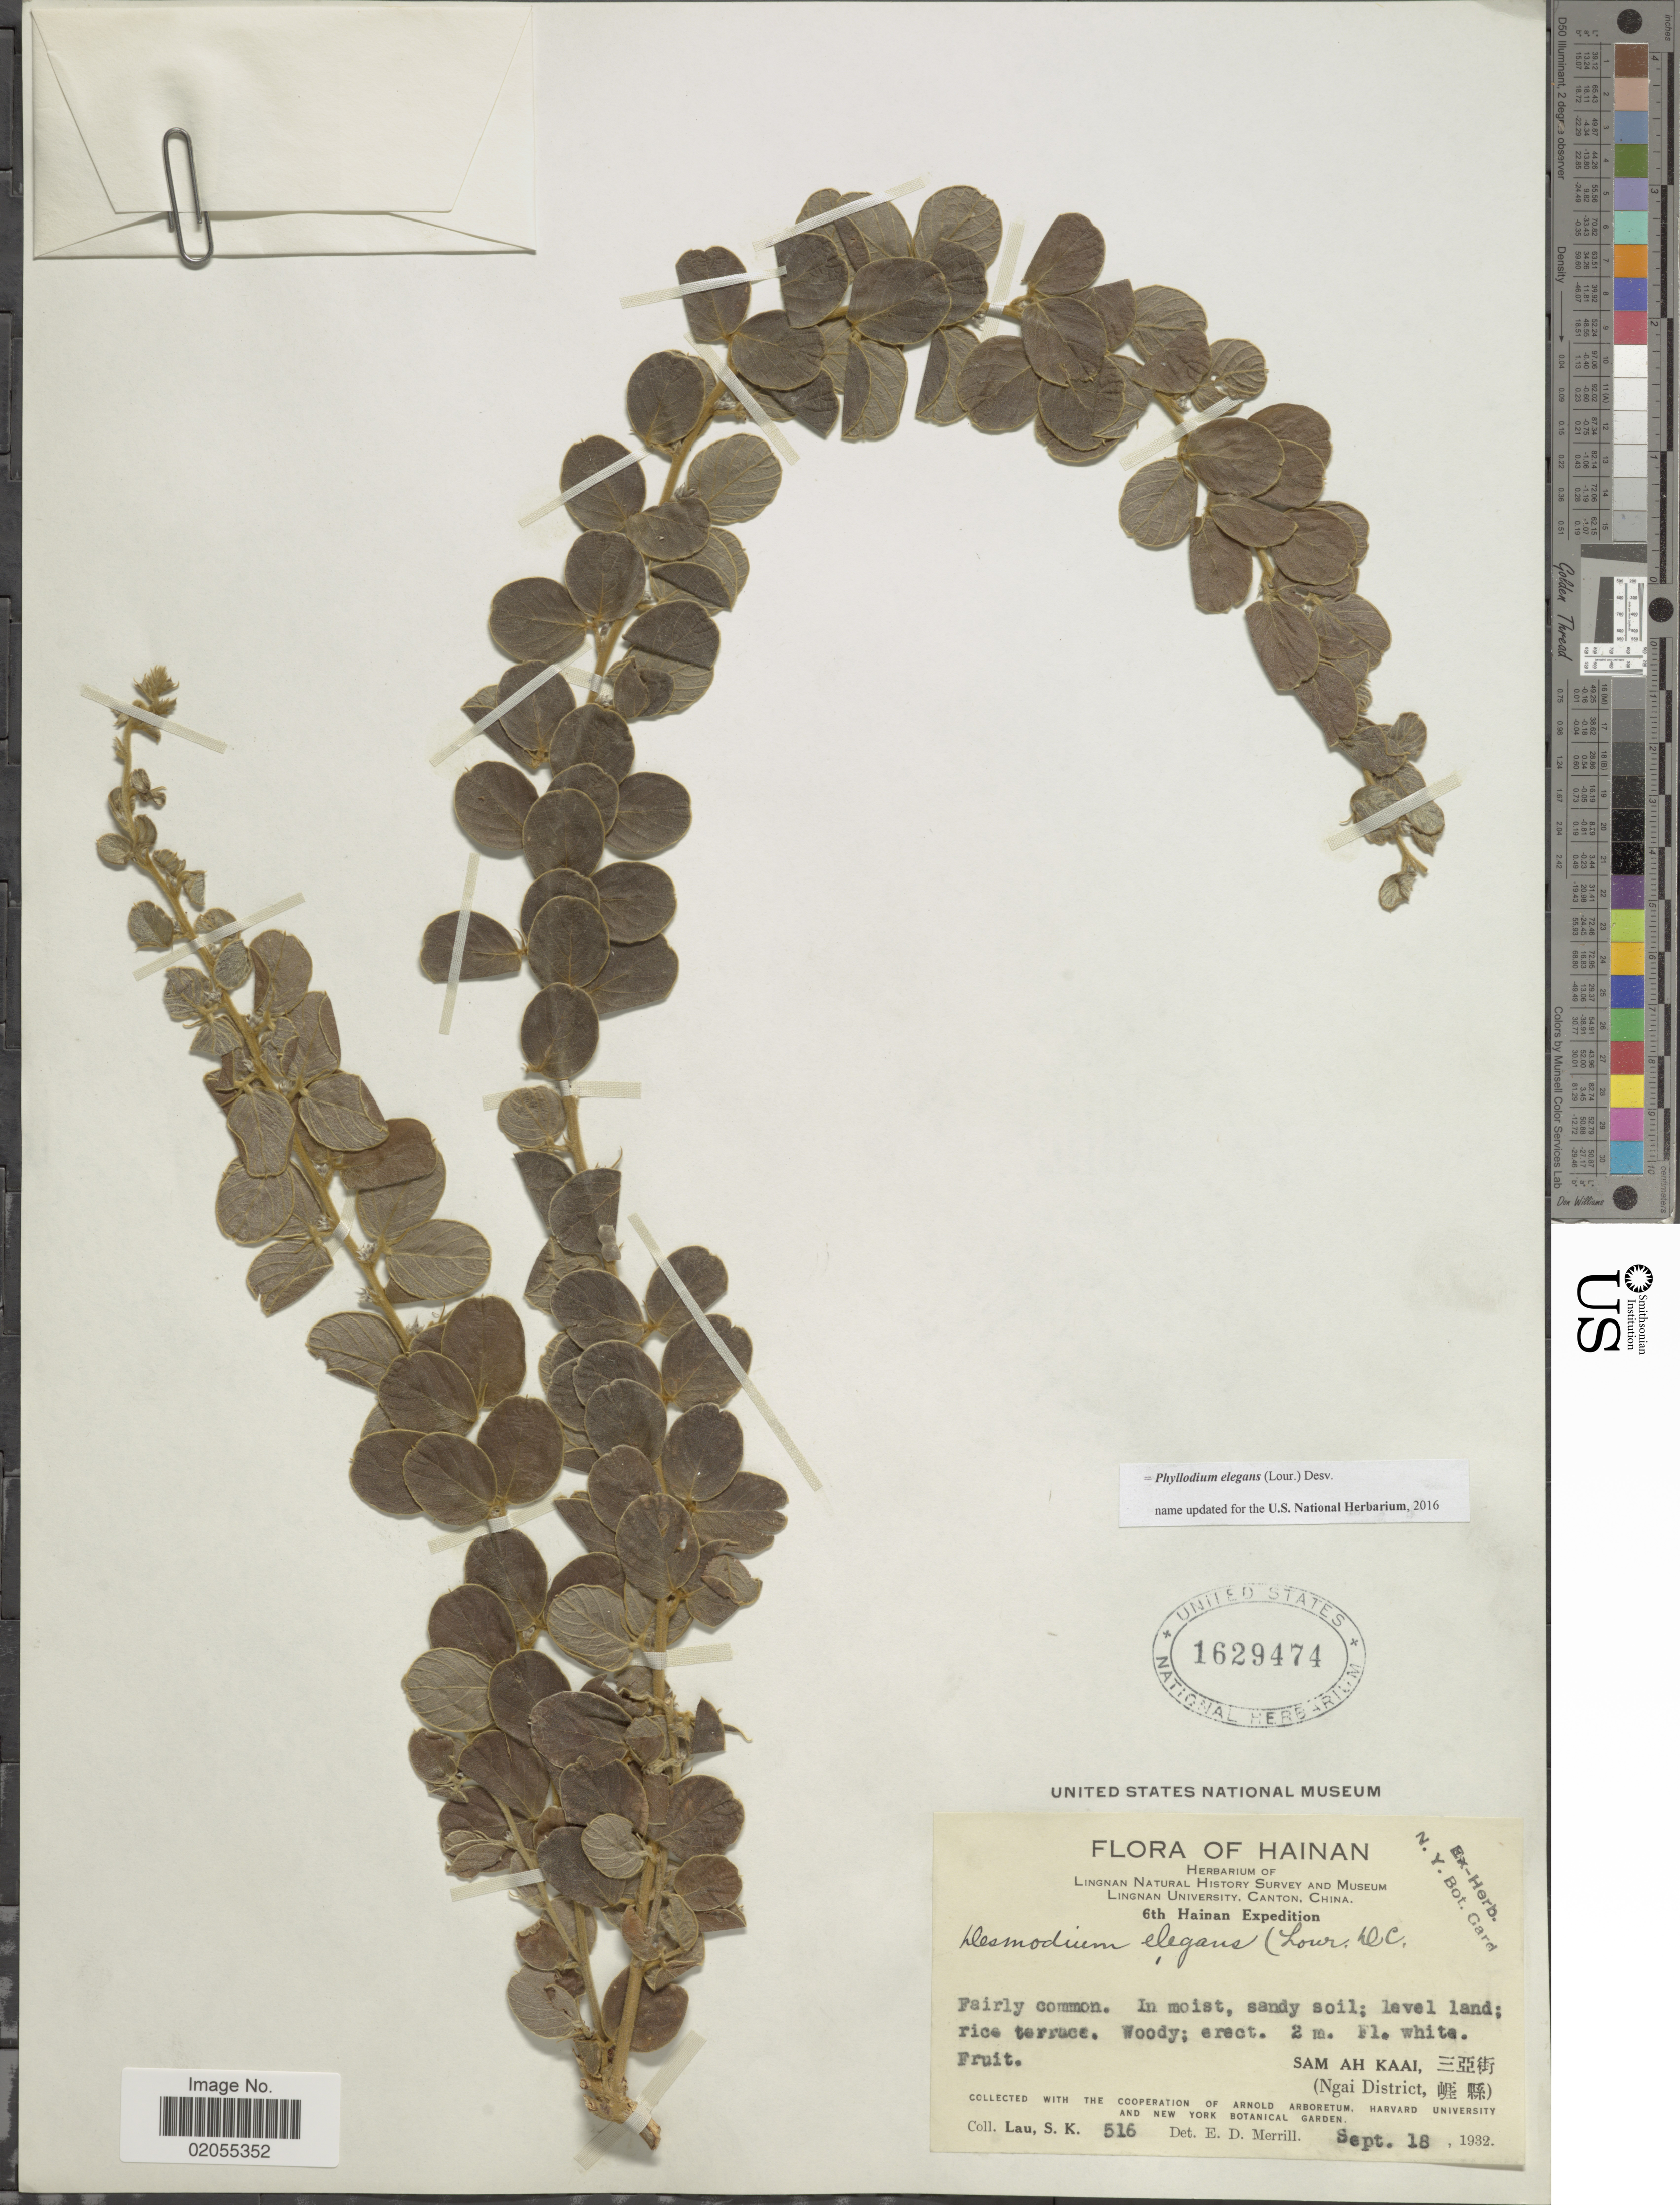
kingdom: Plantae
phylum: Tracheophyta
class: Magnoliopsida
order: Fabales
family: Fabaceae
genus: Phyllodium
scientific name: Phyllodium elegans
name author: (Lour.) Desv.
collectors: S. K. Lau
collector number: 516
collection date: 1932-09-18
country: China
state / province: Hainan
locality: Sam Ah Kaai Ngai District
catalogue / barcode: US 1629474